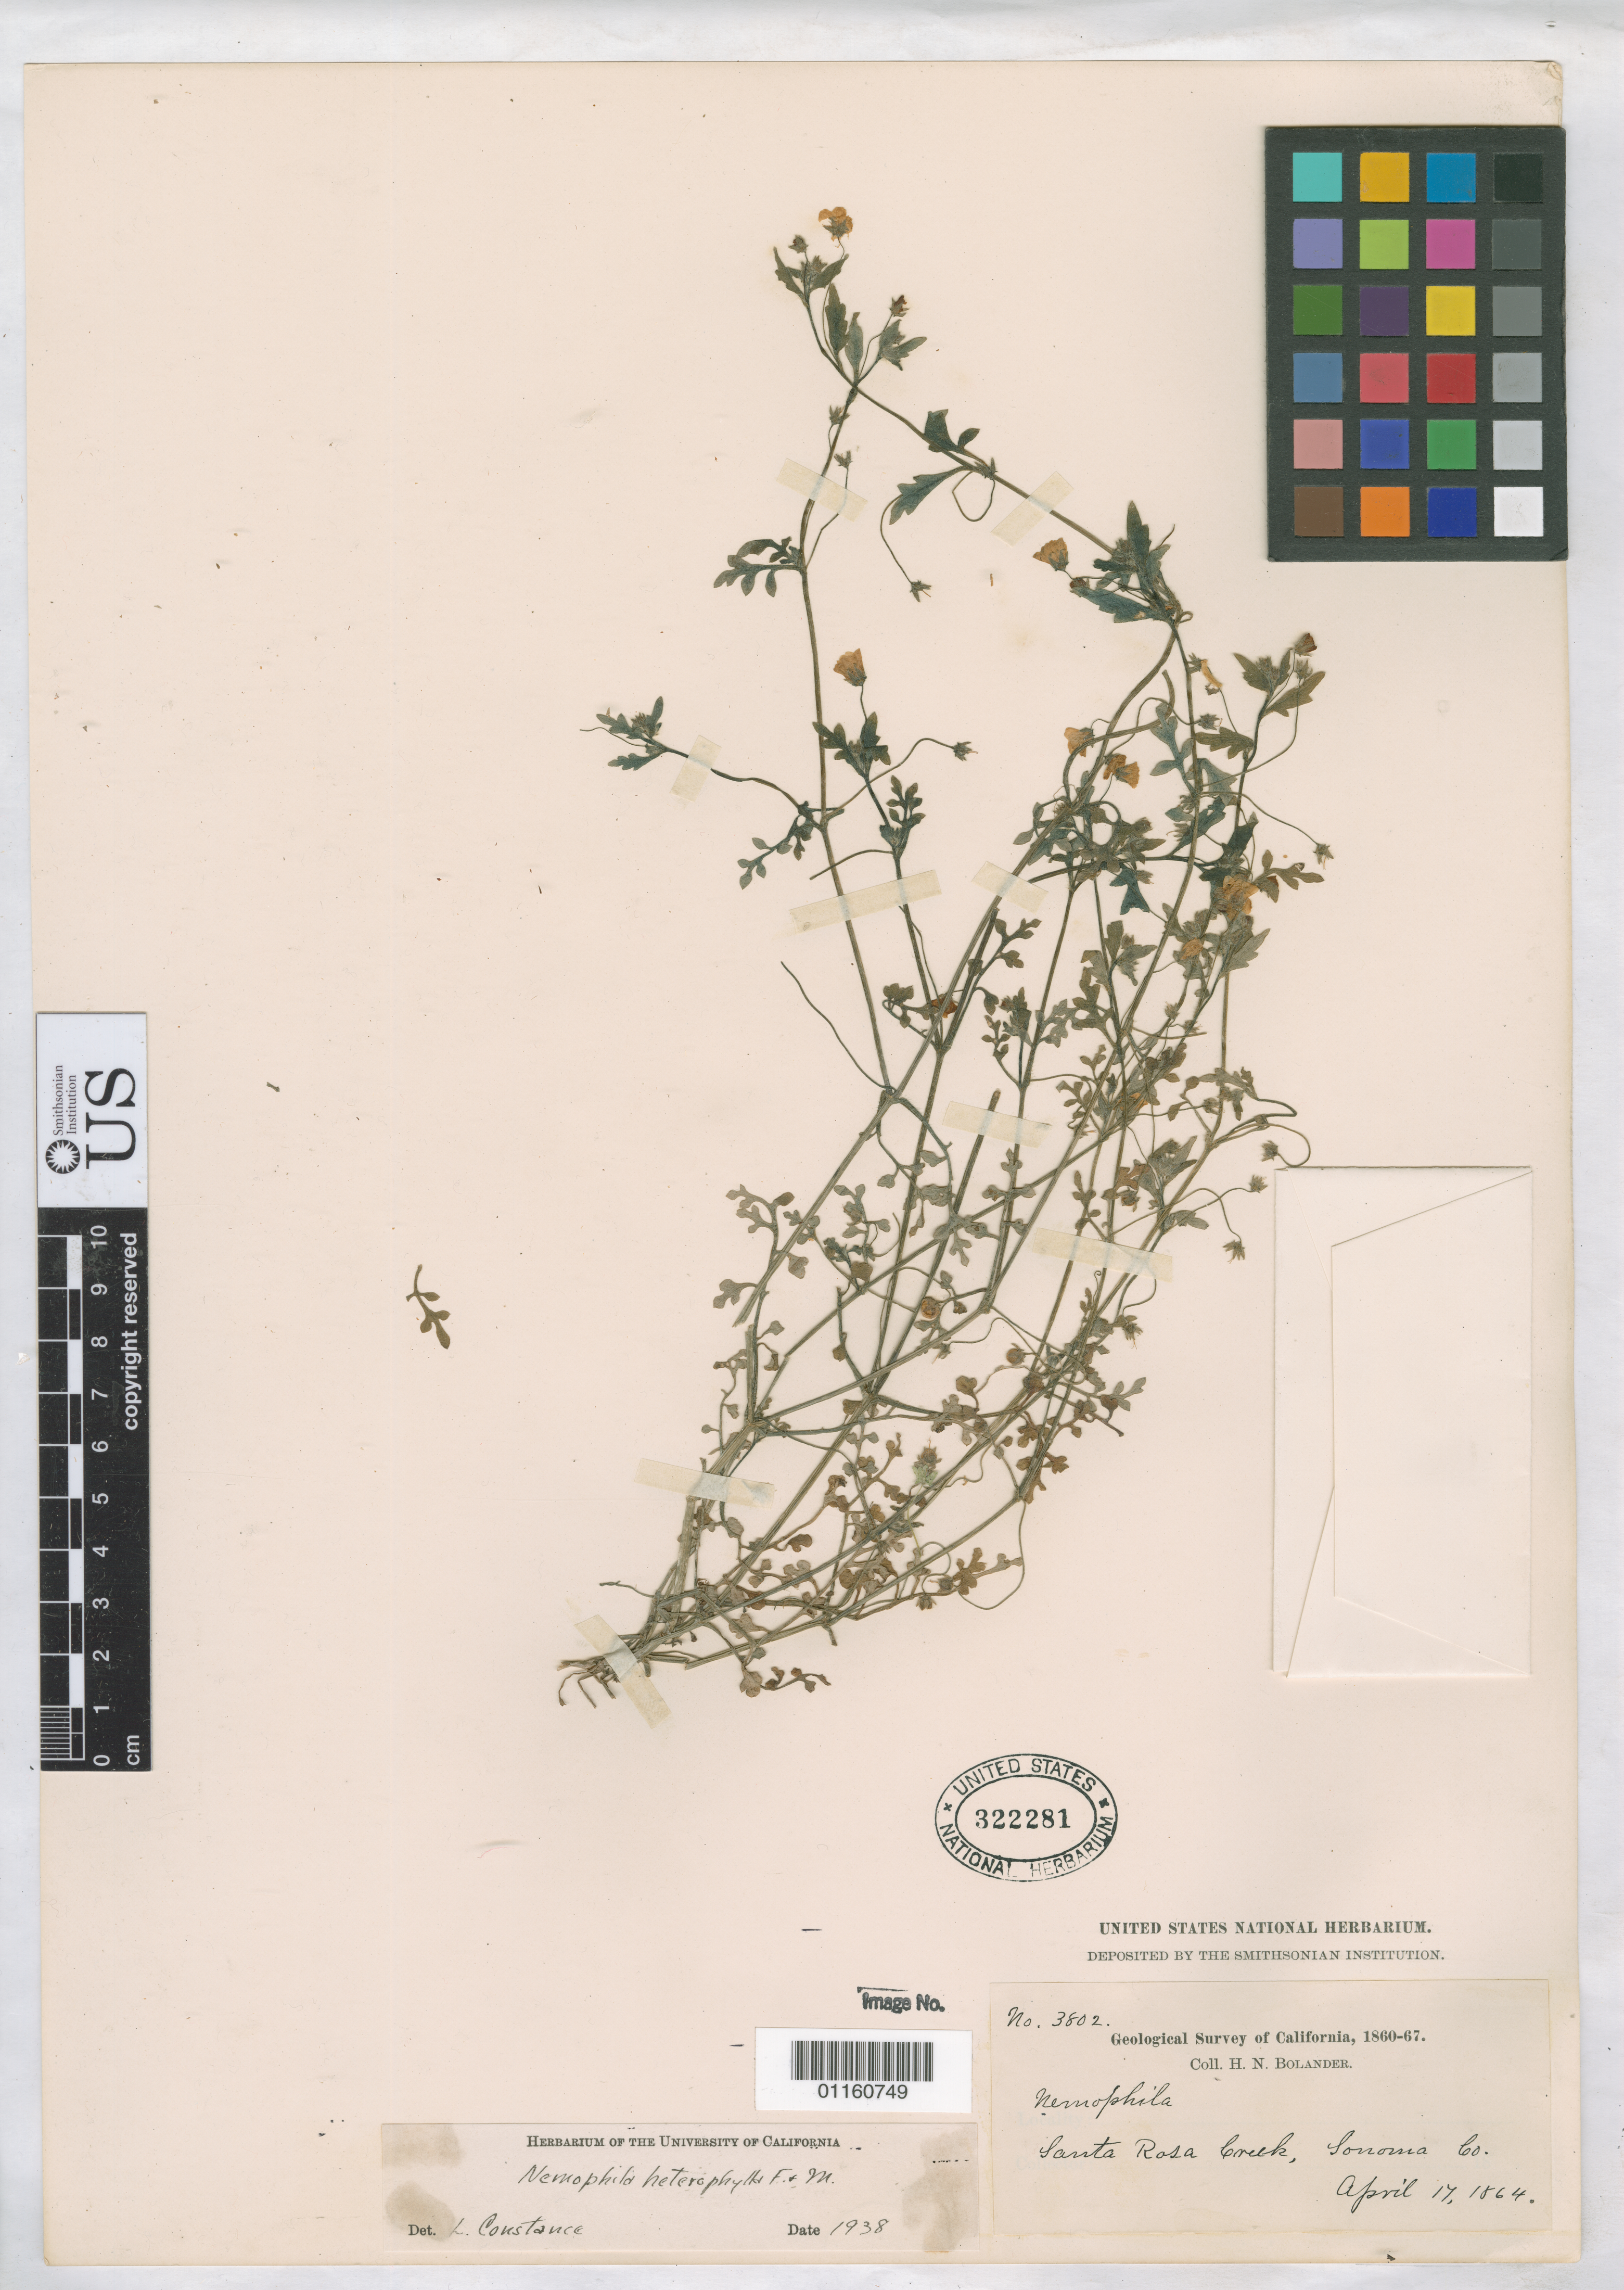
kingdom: Plantae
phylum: Tracheophyta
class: Magnoliopsida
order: Boraginales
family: Hydrophyllaceae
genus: Nemophila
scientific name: Nemophila heterophylla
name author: Fisch. & C.A. Mey.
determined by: Constance, L., (UC), University of California Berkeley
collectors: H. Bolander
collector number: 3802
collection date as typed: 17 Apr 1864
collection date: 1864-04-17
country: United States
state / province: California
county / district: Sonoma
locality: Santa Rosa Creek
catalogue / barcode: US 322281